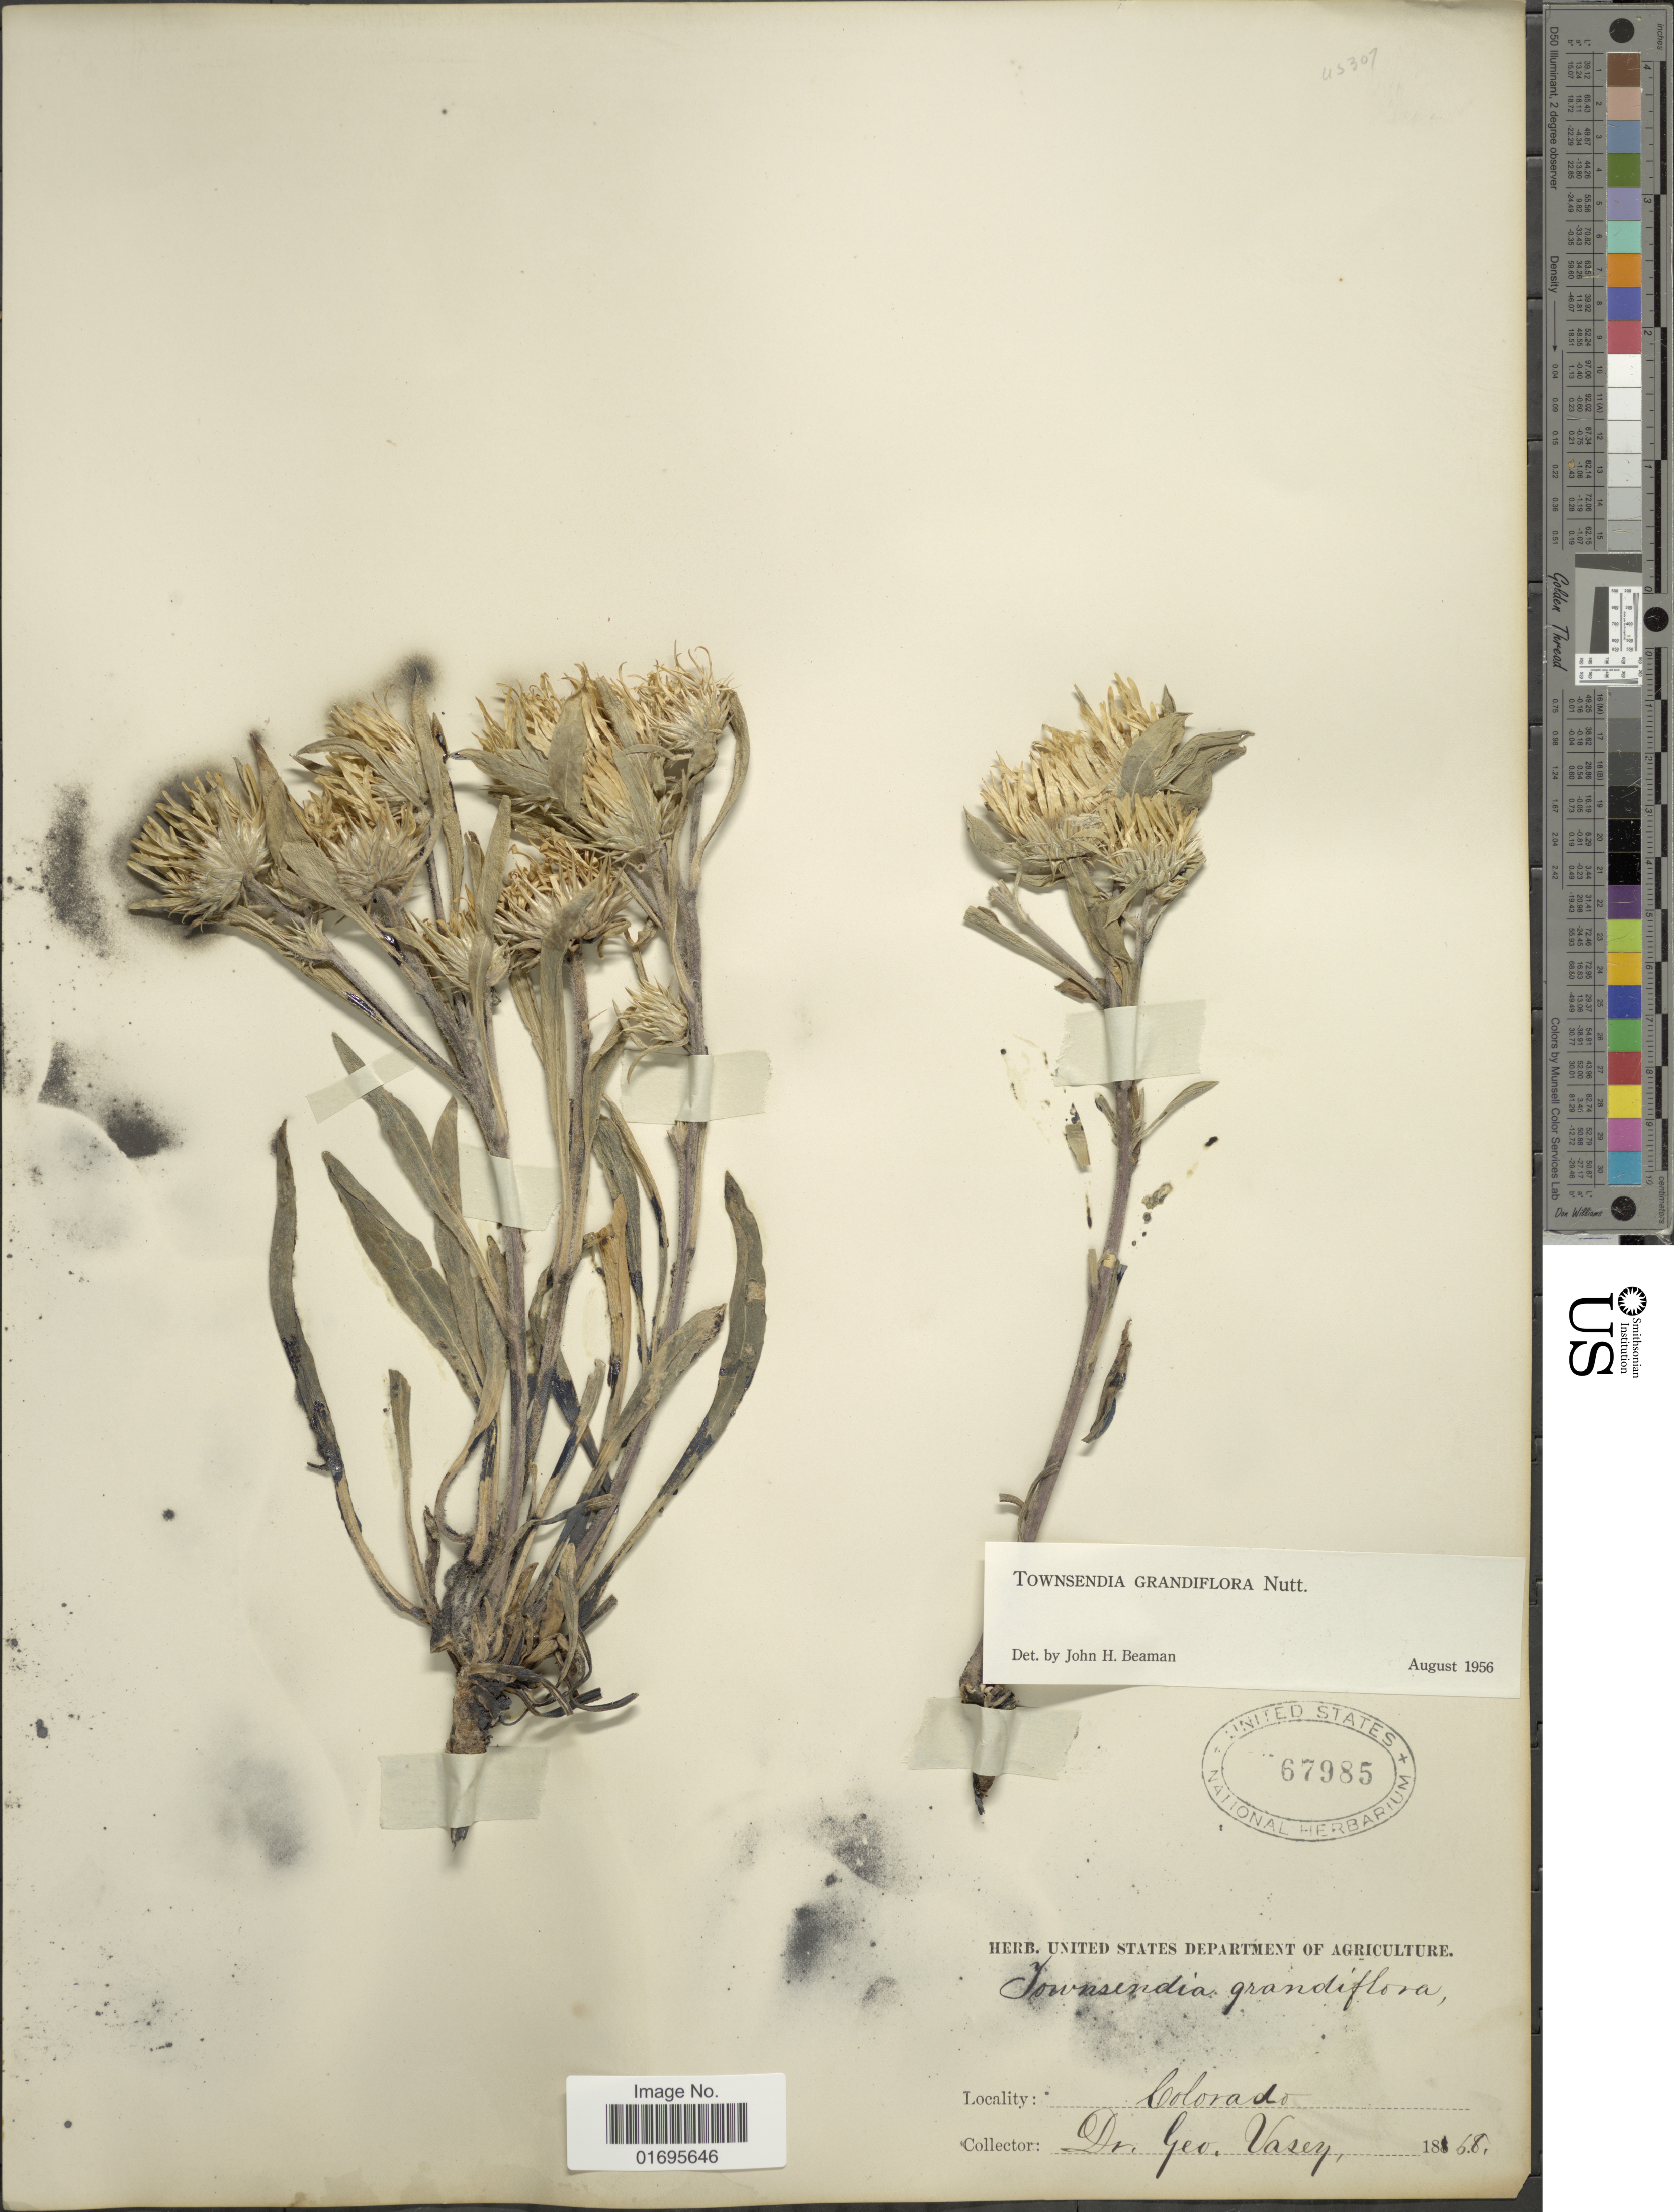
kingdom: Plantae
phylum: Tracheophyta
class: Magnoliopsida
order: Asterales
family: Asteraceae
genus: Townsendia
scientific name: Townsendia grandiflora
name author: Nutt.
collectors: G. Vasey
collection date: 1868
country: United States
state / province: Colorado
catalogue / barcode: US 67985